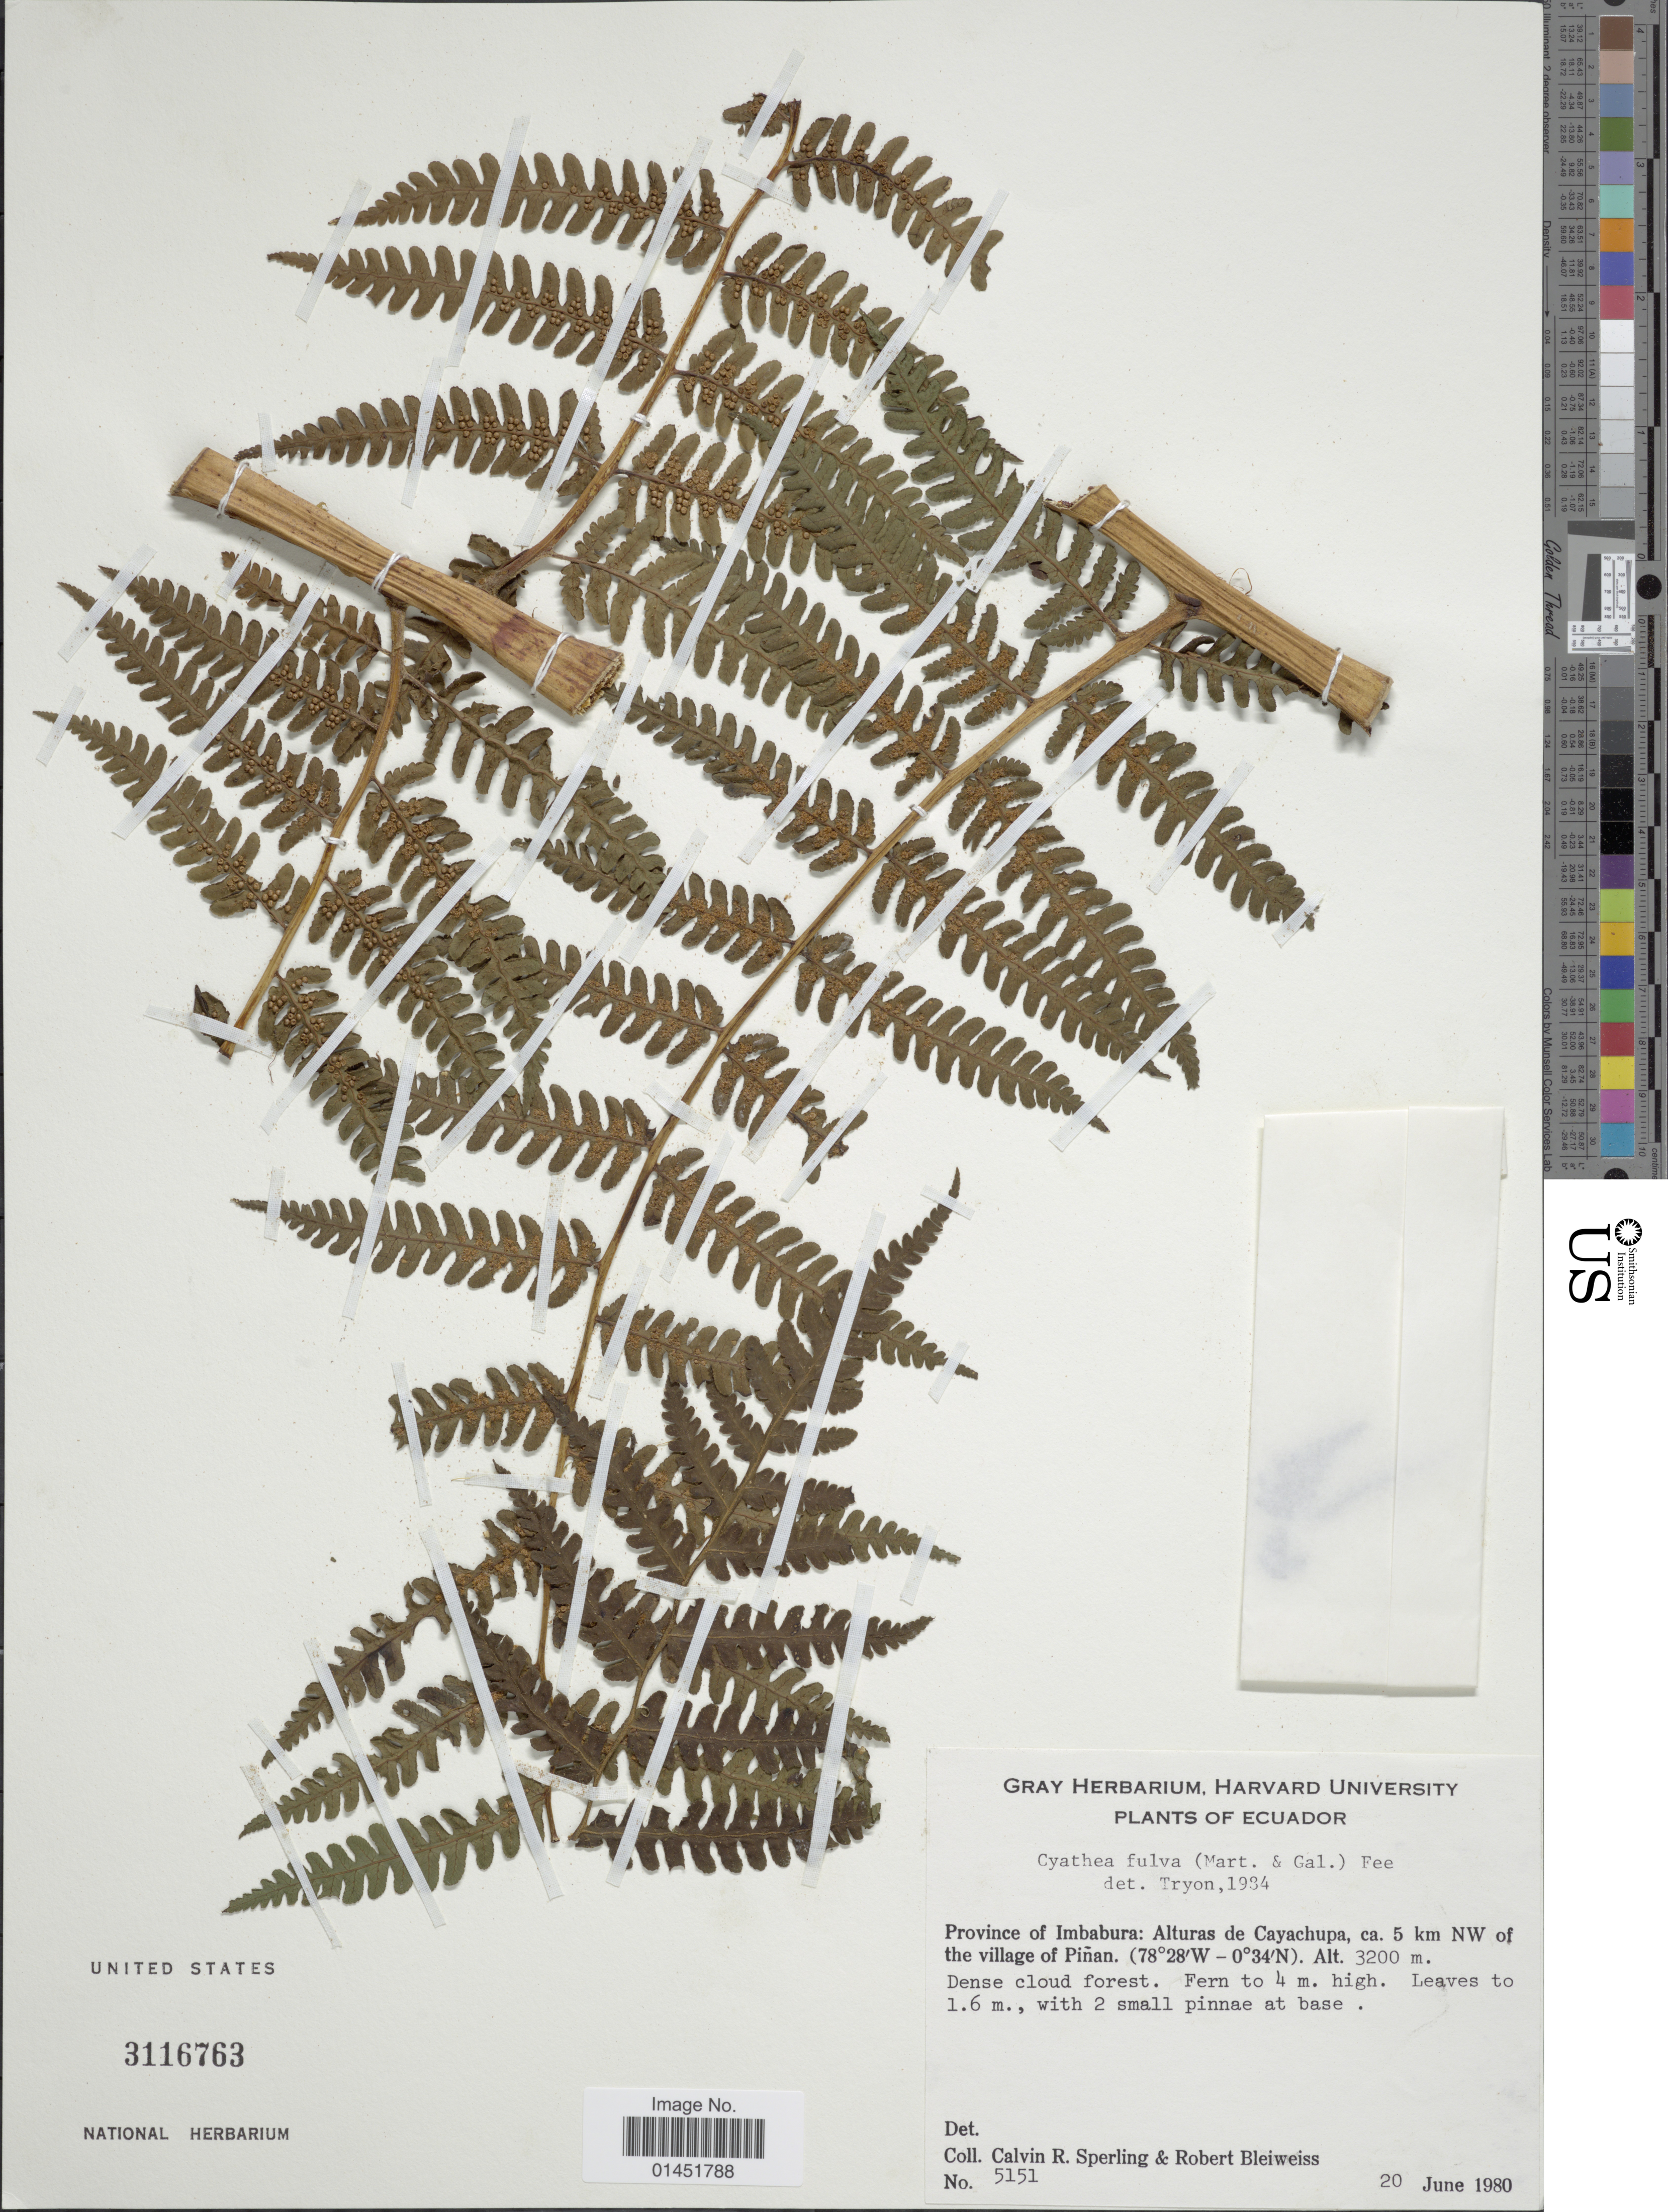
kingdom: Plantae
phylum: Tracheophyta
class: Polypodiopsida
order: Cyatheales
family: Cyatheaceae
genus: Cyathea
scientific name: Cyathea fulva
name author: (M. Martens & Galeotti) Fée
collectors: C. R. Sperling & R. Bleiweiss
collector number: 5151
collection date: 1980-06-20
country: Ecuador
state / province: Imbabura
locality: Alturas de Cayachupa, ca. 5 km NW o fthe village of Piñan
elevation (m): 3200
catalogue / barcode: US 3116763